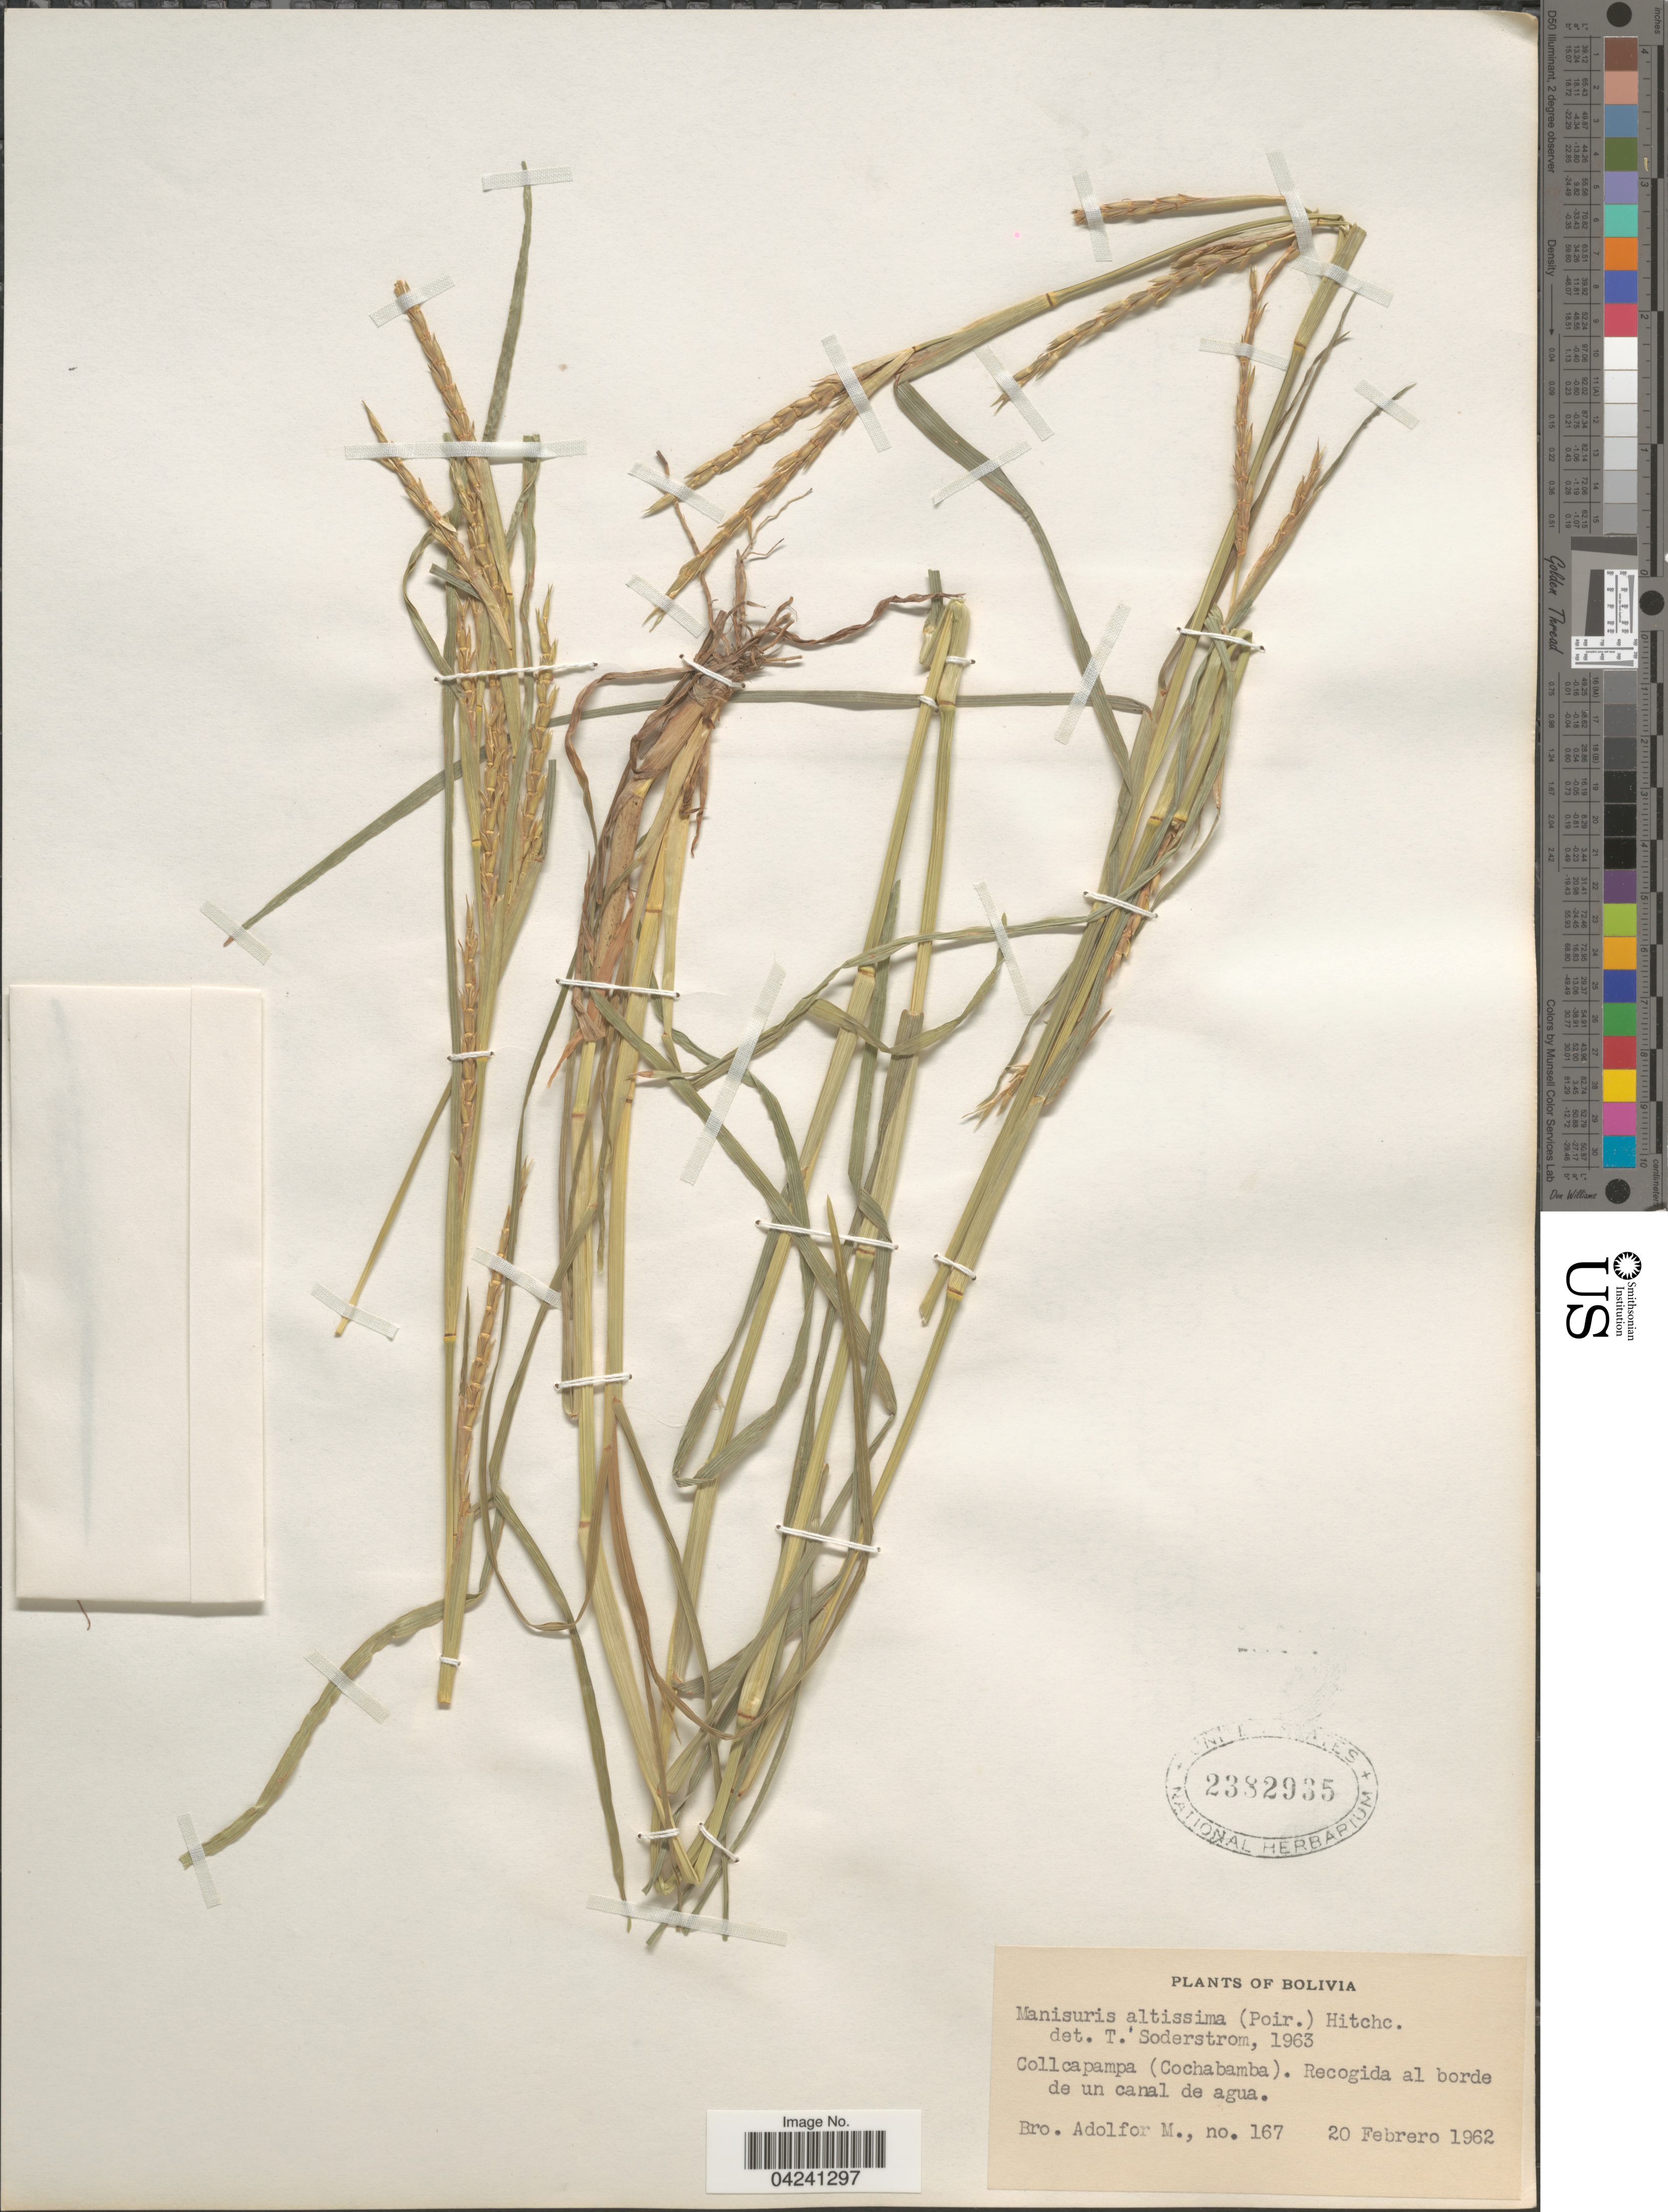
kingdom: Plantae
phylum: Tracheophyta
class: Liliopsida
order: Poales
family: Poaceae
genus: Hemarthria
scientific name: Hemarthria altissima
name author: (Poir.) Stapf & C. E. Hubb.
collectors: Bro. Adolfo M.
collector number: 167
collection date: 1962-02-20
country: Bolivia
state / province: Cochabamba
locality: Collcapampa (Cochabamba). Recogida al borde de un canal de agua.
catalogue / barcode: US 2382935